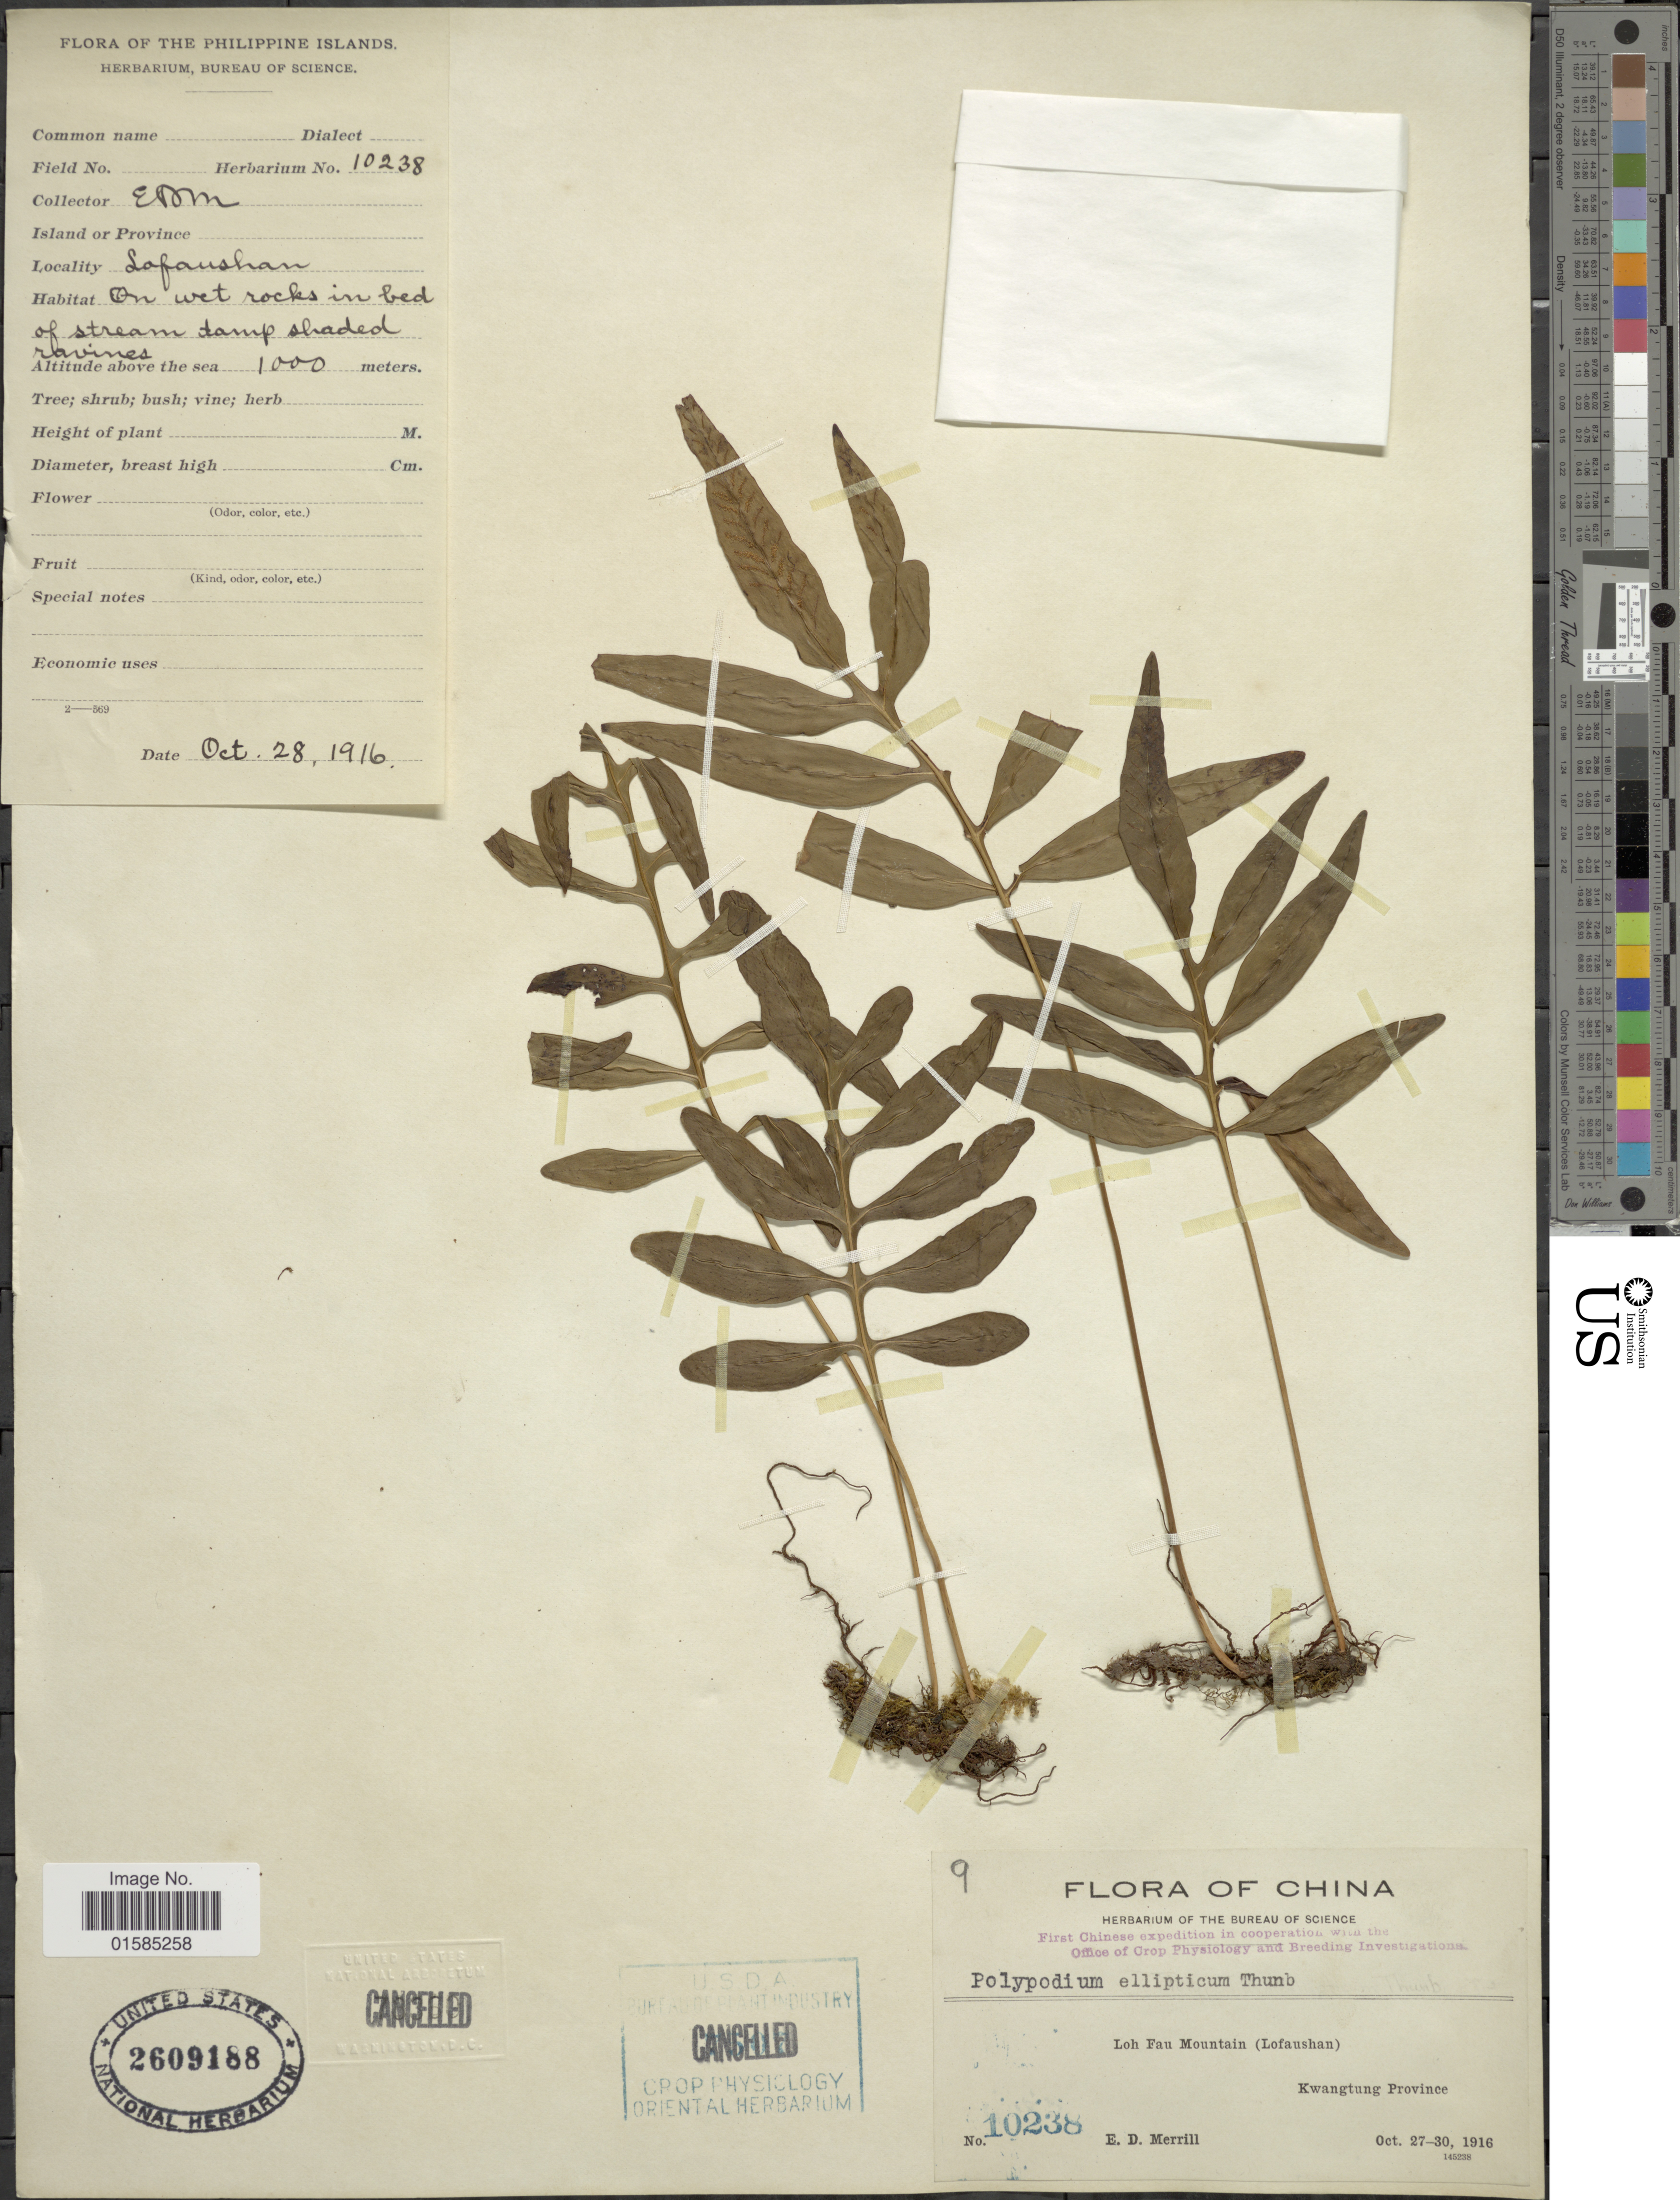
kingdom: Plantae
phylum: Tracheophyta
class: Polypodiopsida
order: Polypodiales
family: Polypodiaceae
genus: Leptochilus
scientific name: Leptochilus ellipticus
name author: (Thunb.) Noot.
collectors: E. Merrill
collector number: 10238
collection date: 1916-10-27/1916-10-30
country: China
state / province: Guangdong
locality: China, Loh Fau Mountain (Lohfaushan) Kwangtung Province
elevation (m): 1000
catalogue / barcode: US 2609188